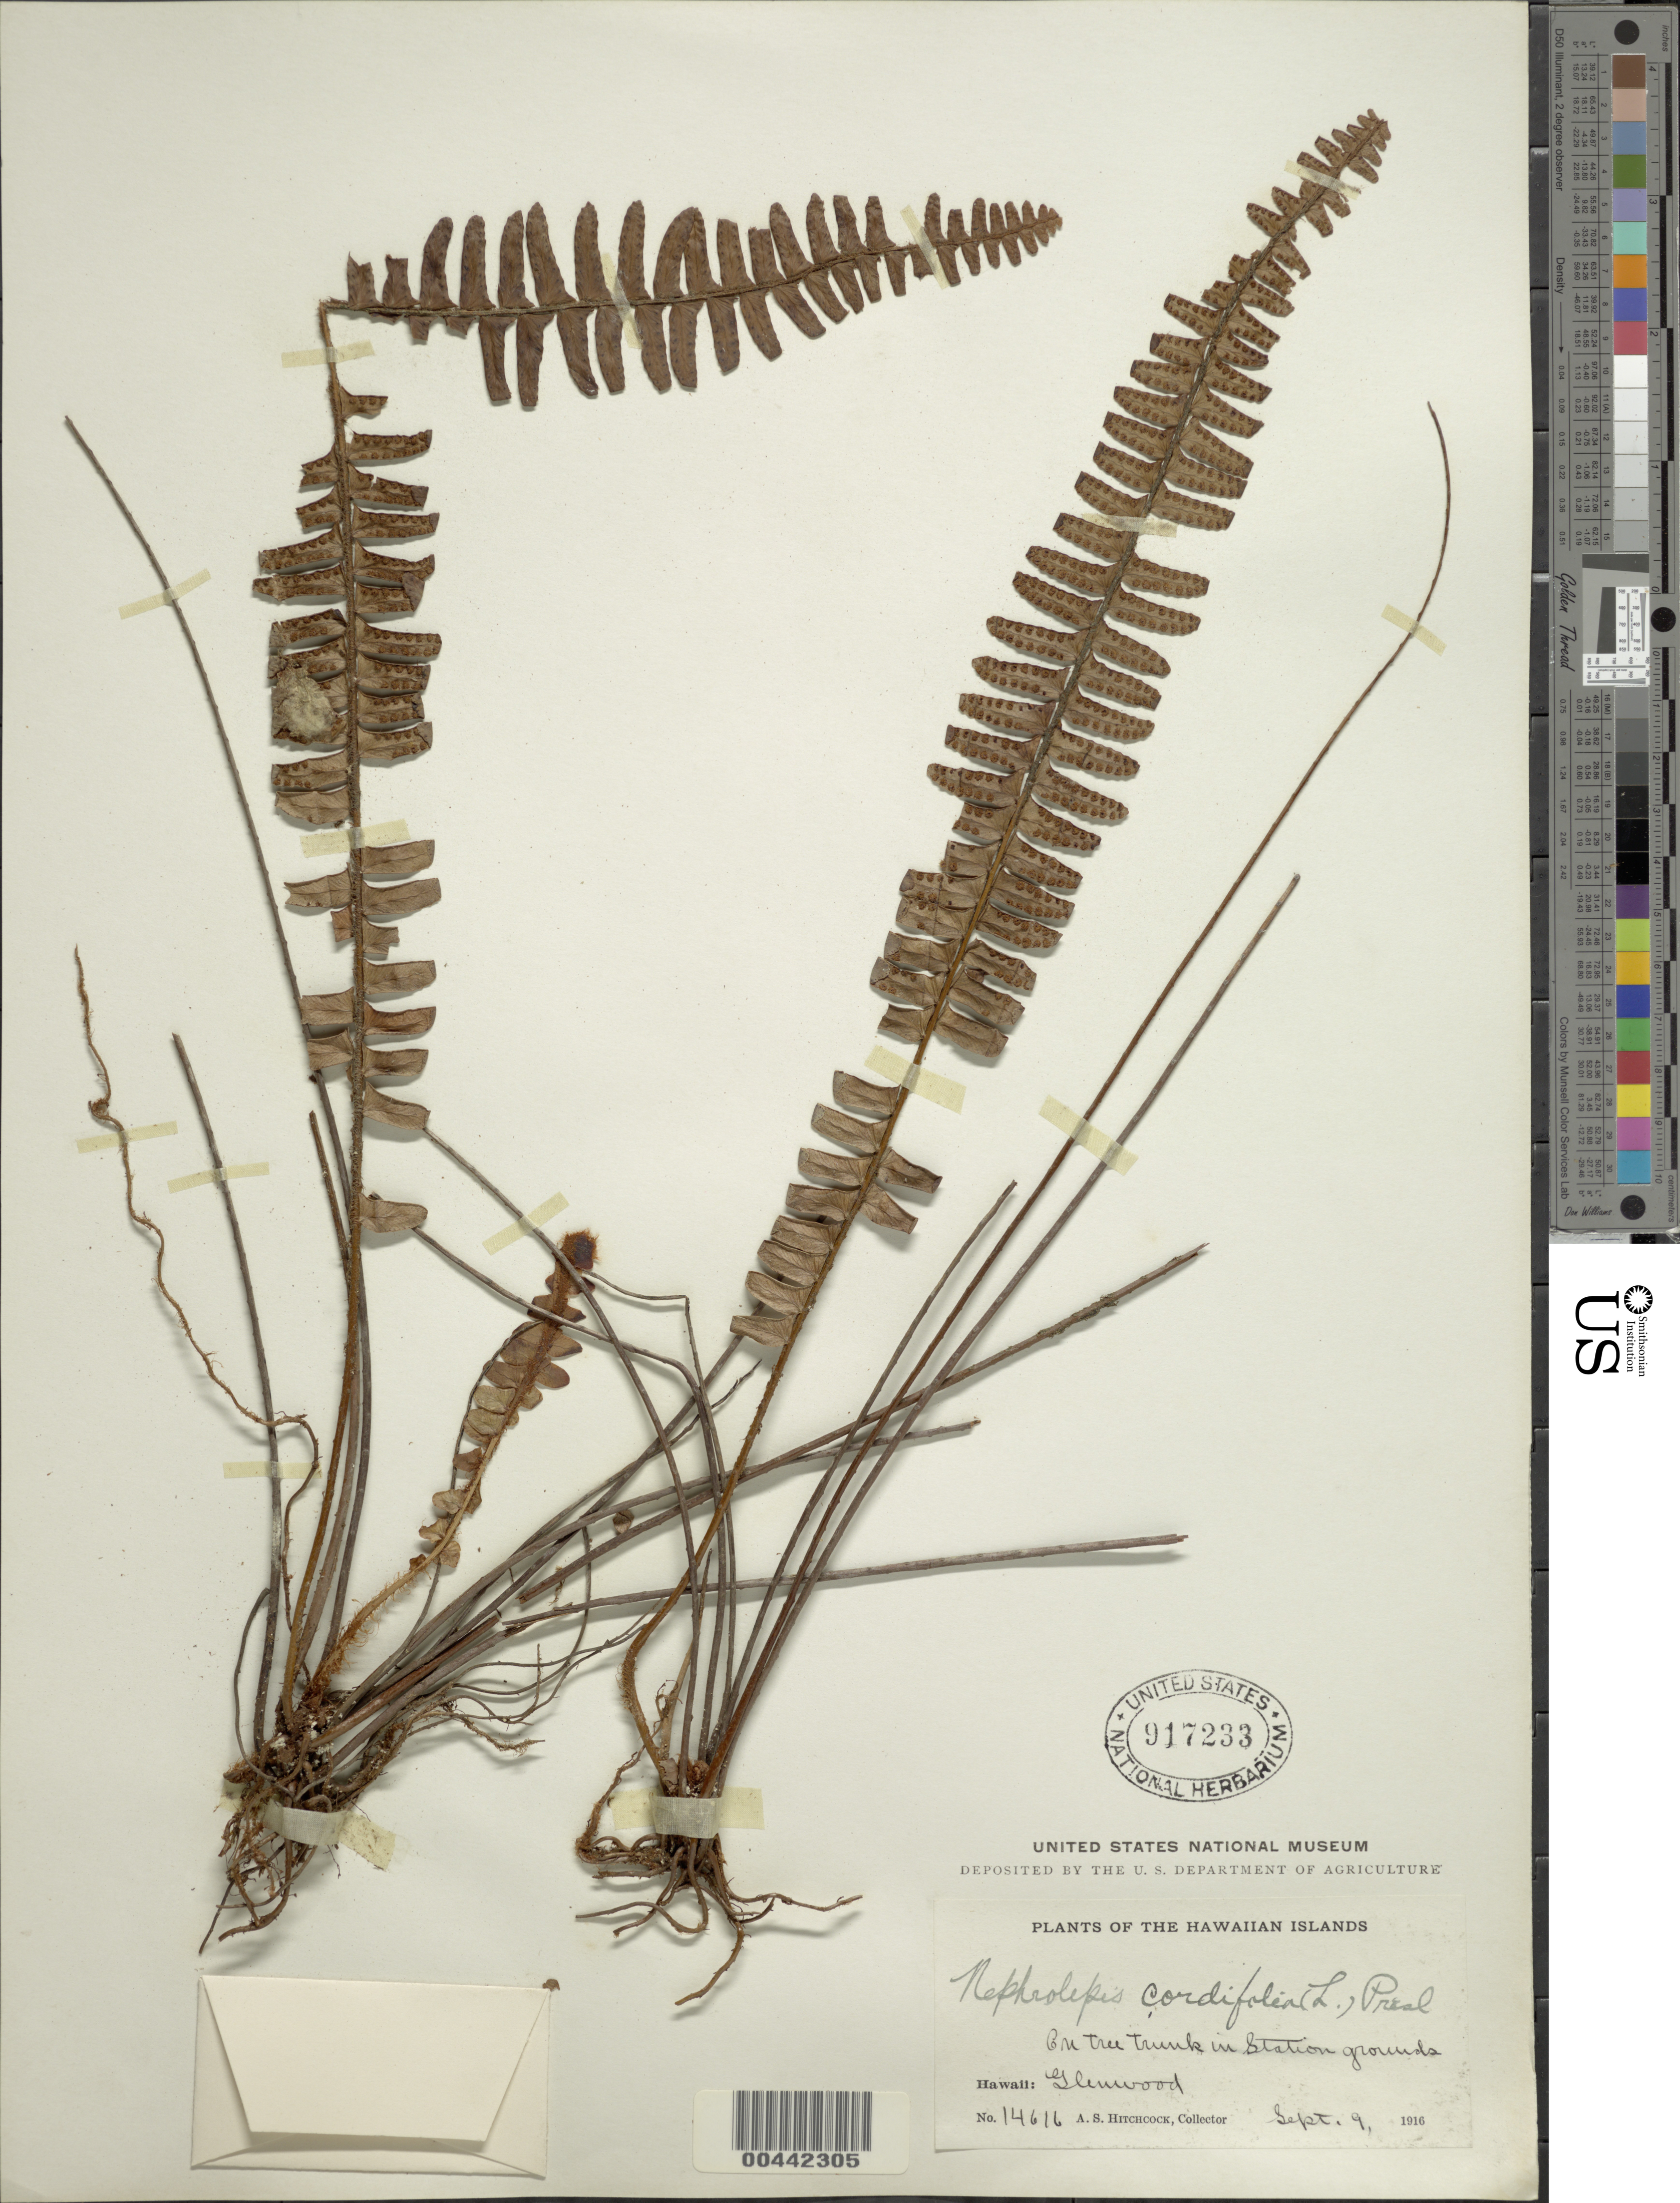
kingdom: Plantae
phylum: Tracheophyta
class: Polypodiopsida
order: Polypodiales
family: Nephrolepidaceae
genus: Nephrolepis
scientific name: Nephrolepis cordifolia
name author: (L.) C. Presl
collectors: A. S. Hitchcock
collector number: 14616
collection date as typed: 9 Sep 1916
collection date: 1916-09-09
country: United States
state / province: Hawaii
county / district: Hawaii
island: Hawaii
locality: Glenwood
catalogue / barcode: US 917233